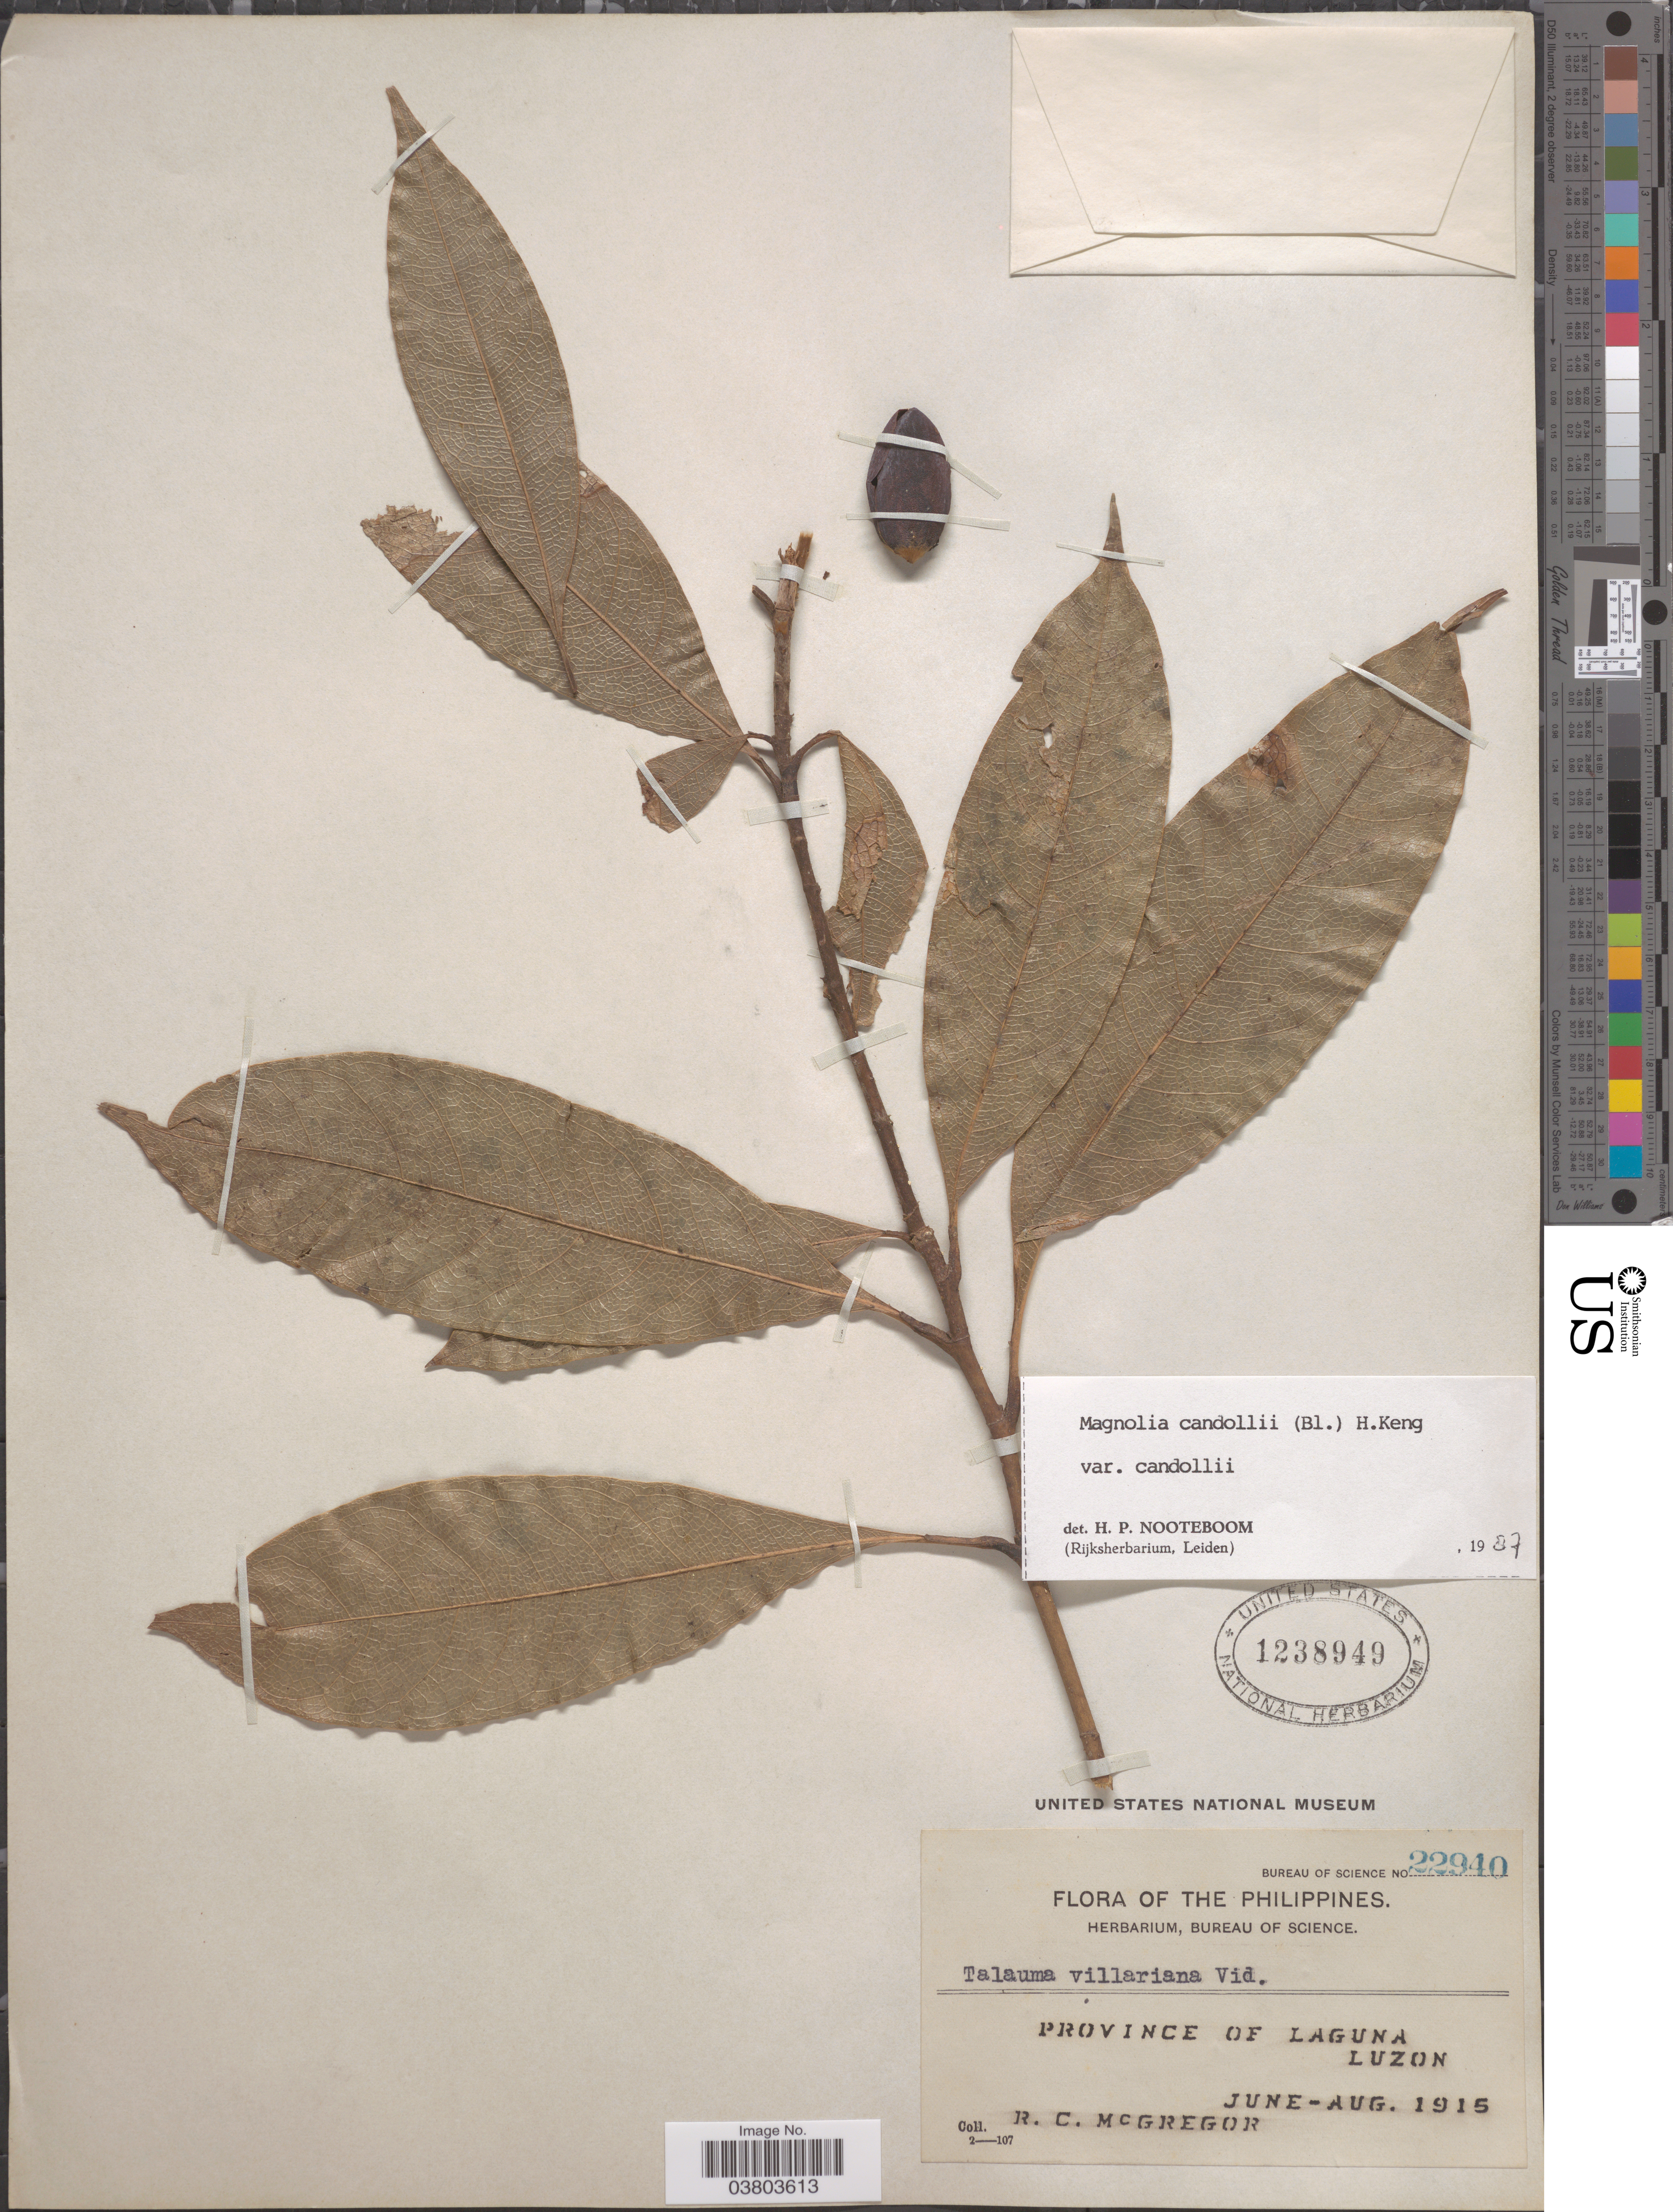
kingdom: Plantae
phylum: Tracheophyta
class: Magnoliopsida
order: Magnoliales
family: Magnoliaceae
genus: Magnolia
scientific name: Magnolia candollei var. candollei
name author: Link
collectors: R. C. McGregor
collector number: Bureau of Science 22940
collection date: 1915-06/1915-08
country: Philippines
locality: Province of Laguna. Luzon.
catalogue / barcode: US 1238949